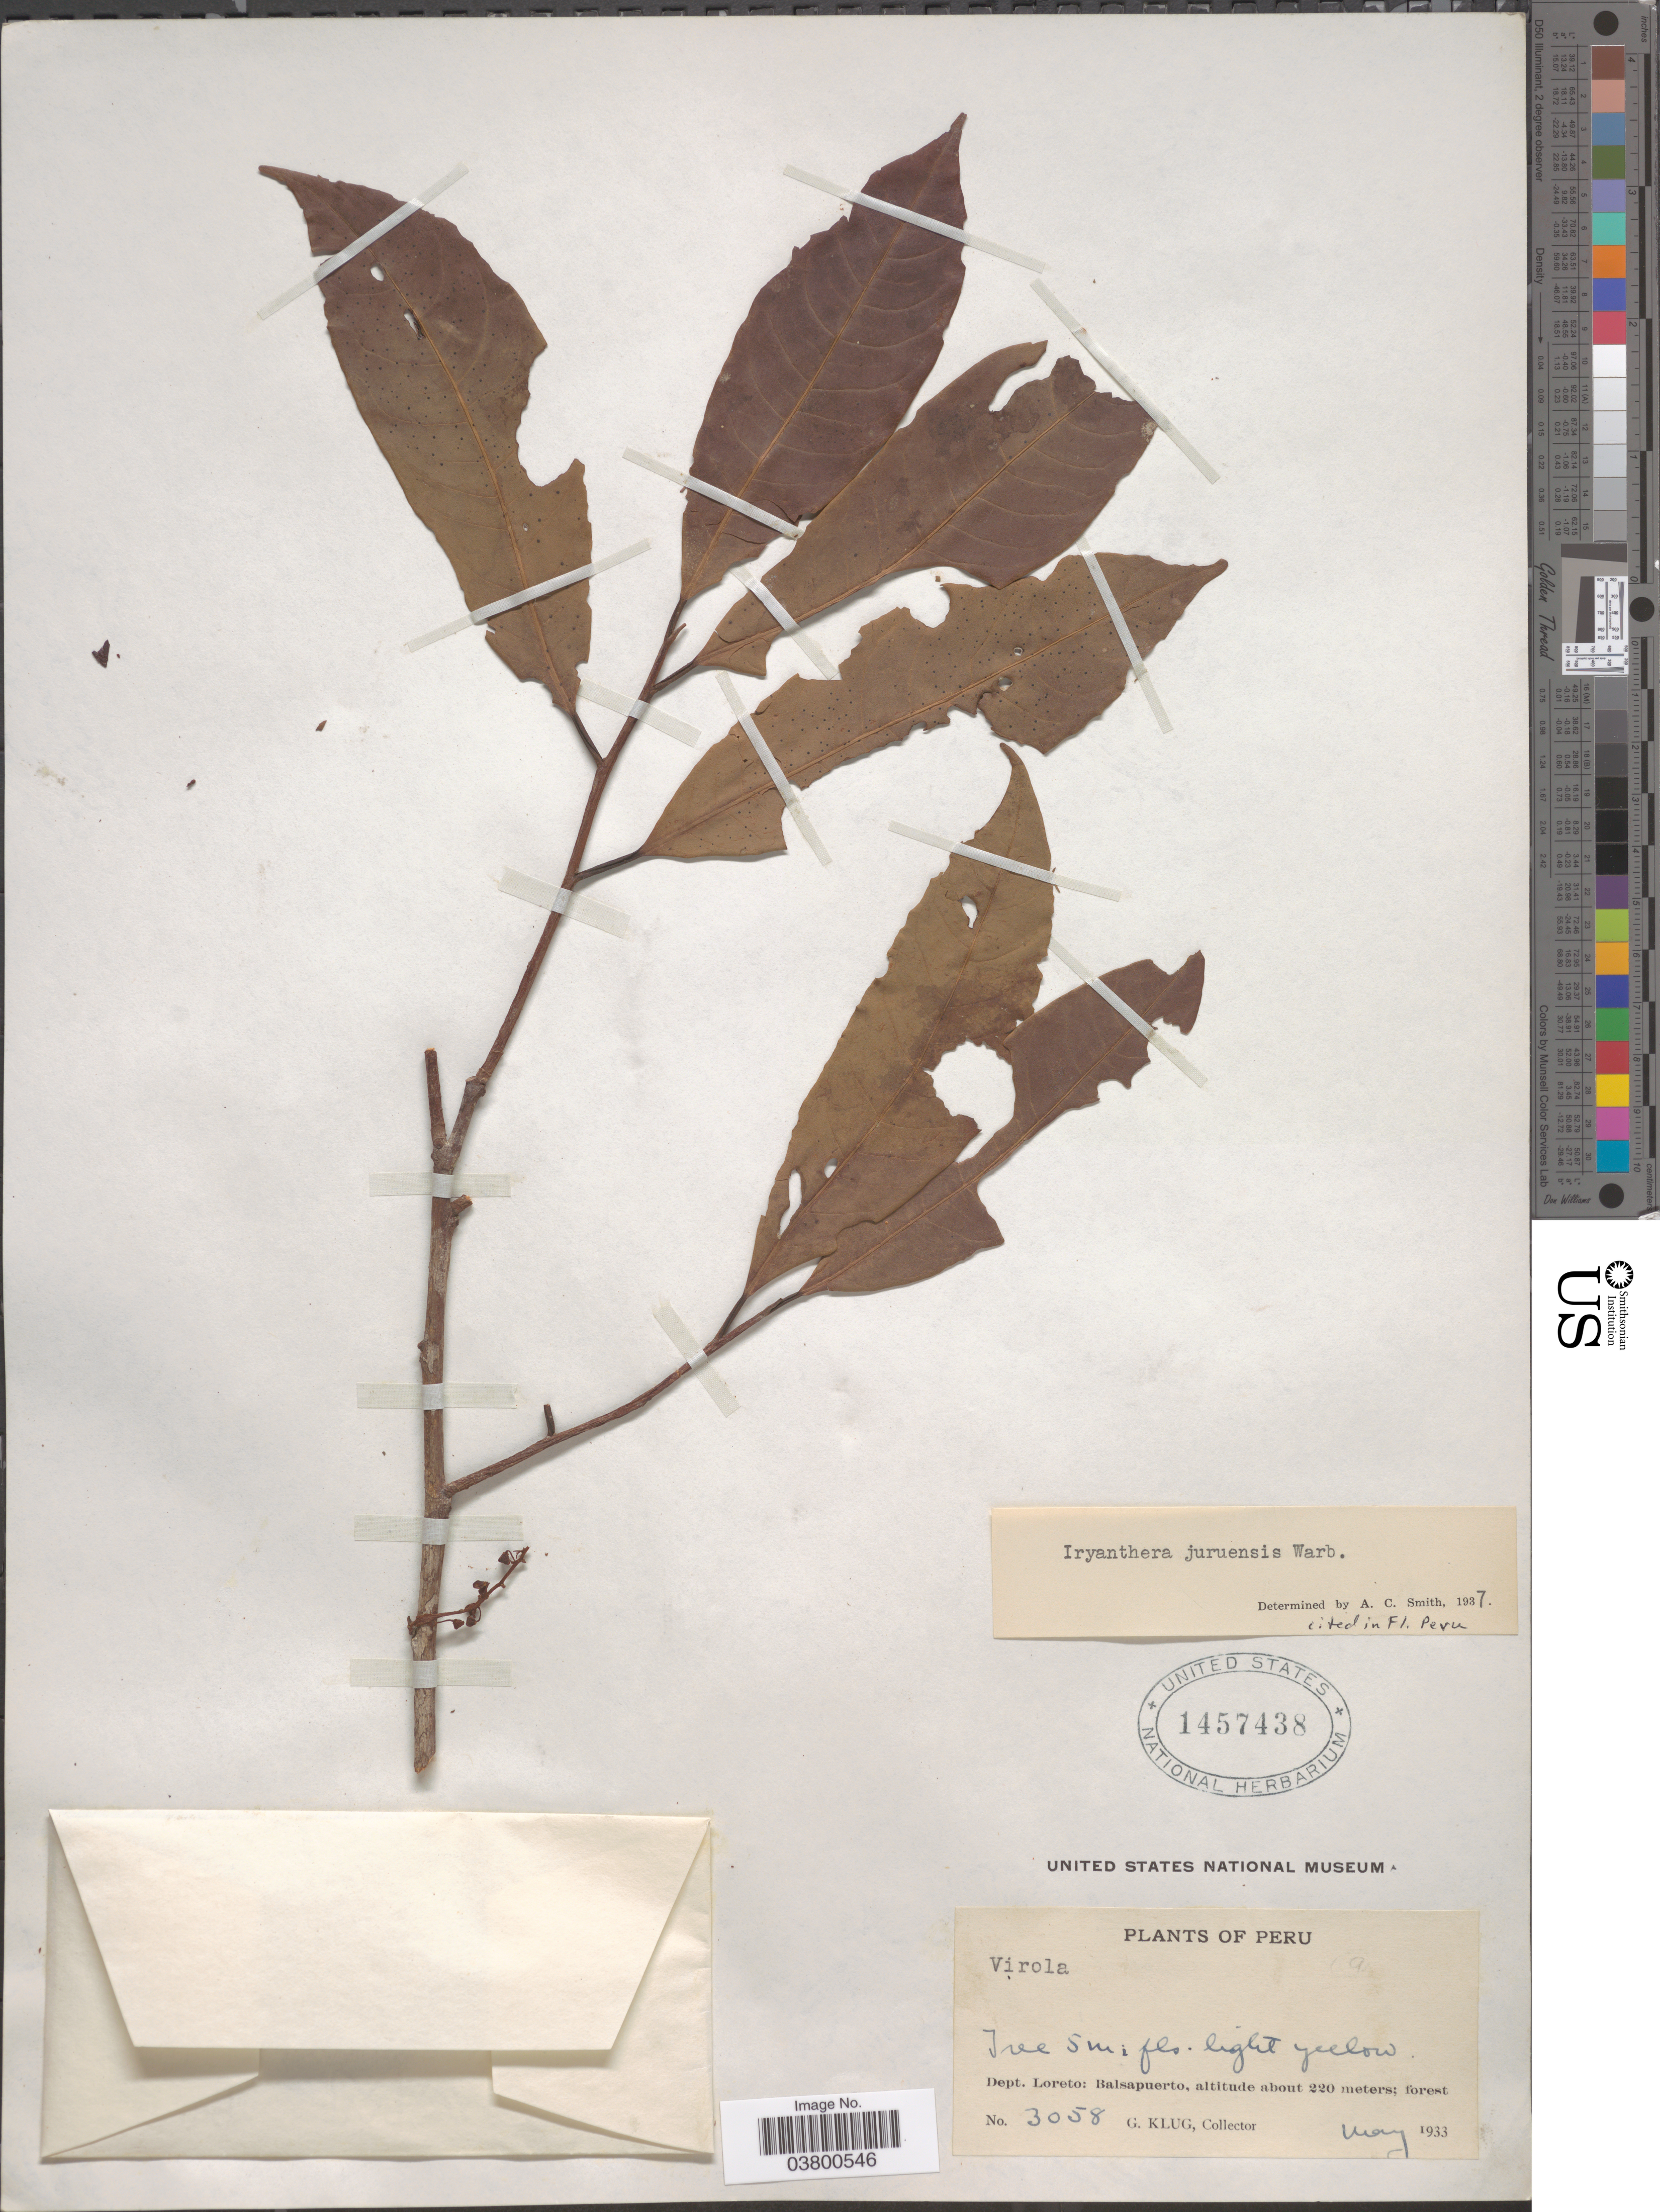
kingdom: Plantae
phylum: Tracheophyta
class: Magnoliopsida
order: Magnoliales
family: Myristicaceae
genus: Iryanthera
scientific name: Iryanthera juruensis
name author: Warb.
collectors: G. Klug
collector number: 3058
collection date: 1933-05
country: Peru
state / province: Loreto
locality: Dept. Loreto: Balsapuerto.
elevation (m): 220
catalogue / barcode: US 1457438